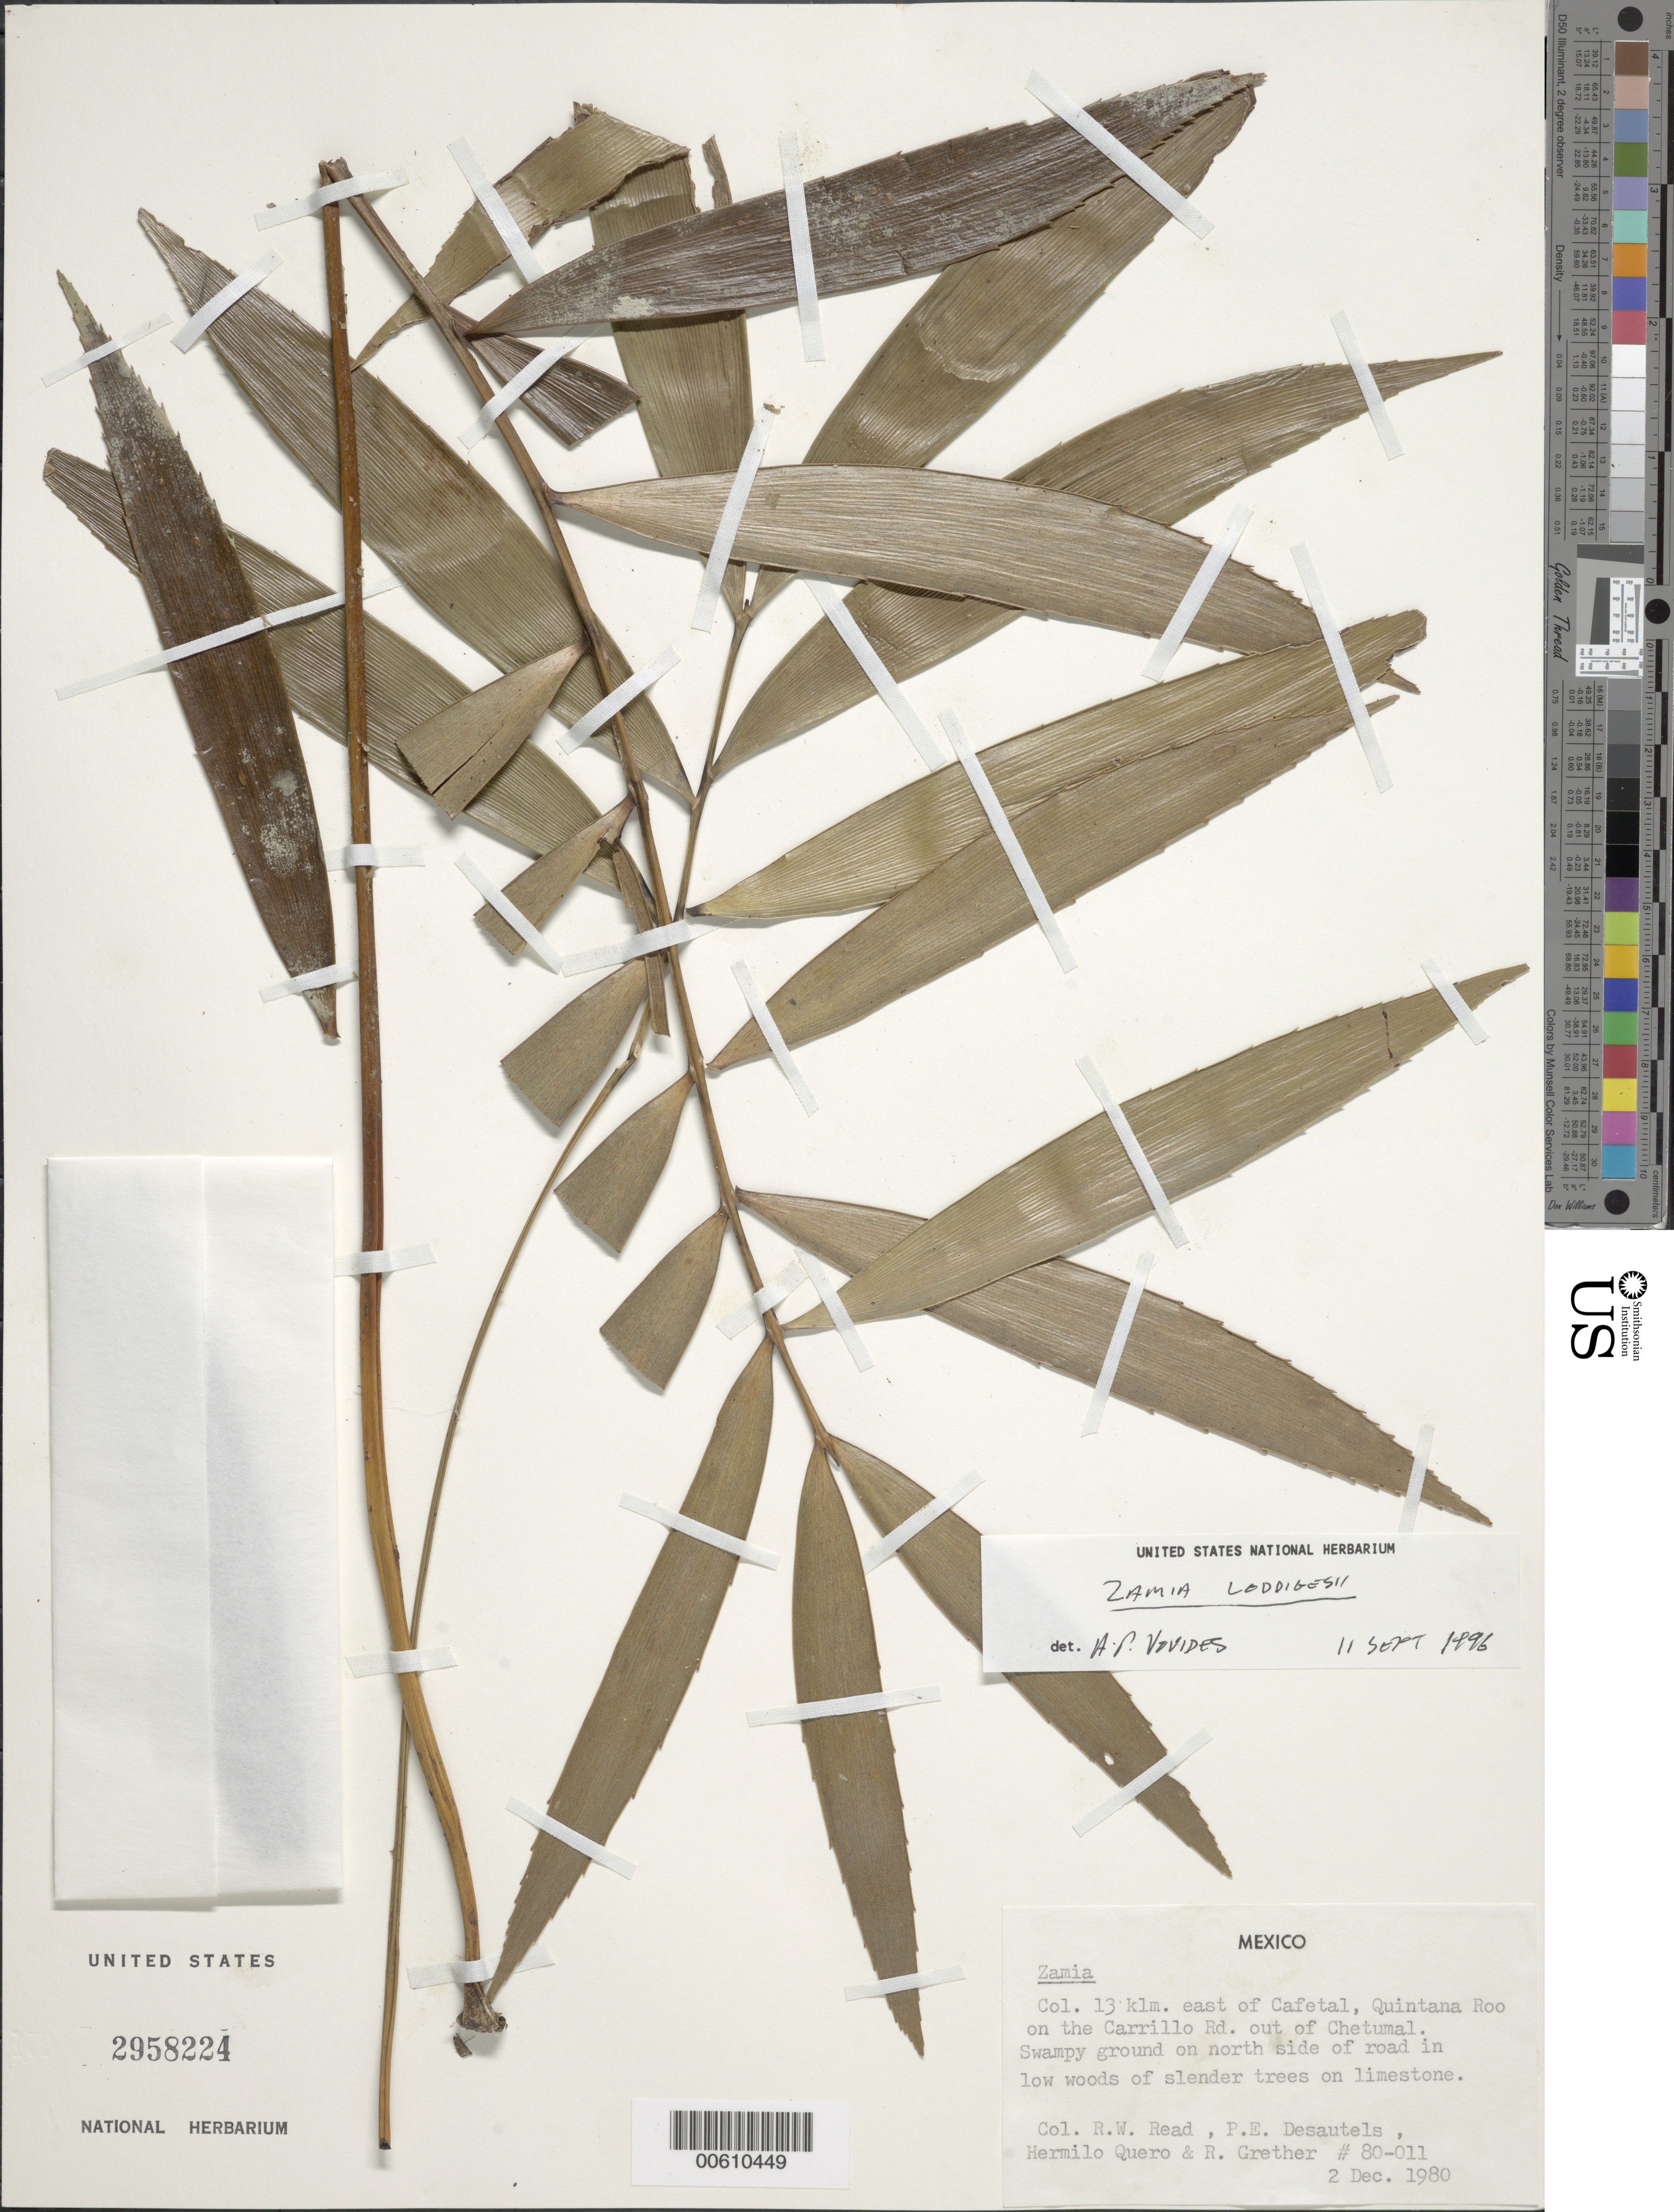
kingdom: Plantae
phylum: Tracheophyta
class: Cycadopsida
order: Cycadales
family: Zamiaceae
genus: Zamia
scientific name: Zamia loddigesii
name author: Miq.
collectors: R. W. Read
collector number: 80-011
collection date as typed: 02 Dec 1980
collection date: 1980-12-02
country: Mexico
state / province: Quintana Roo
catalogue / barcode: US 2958224